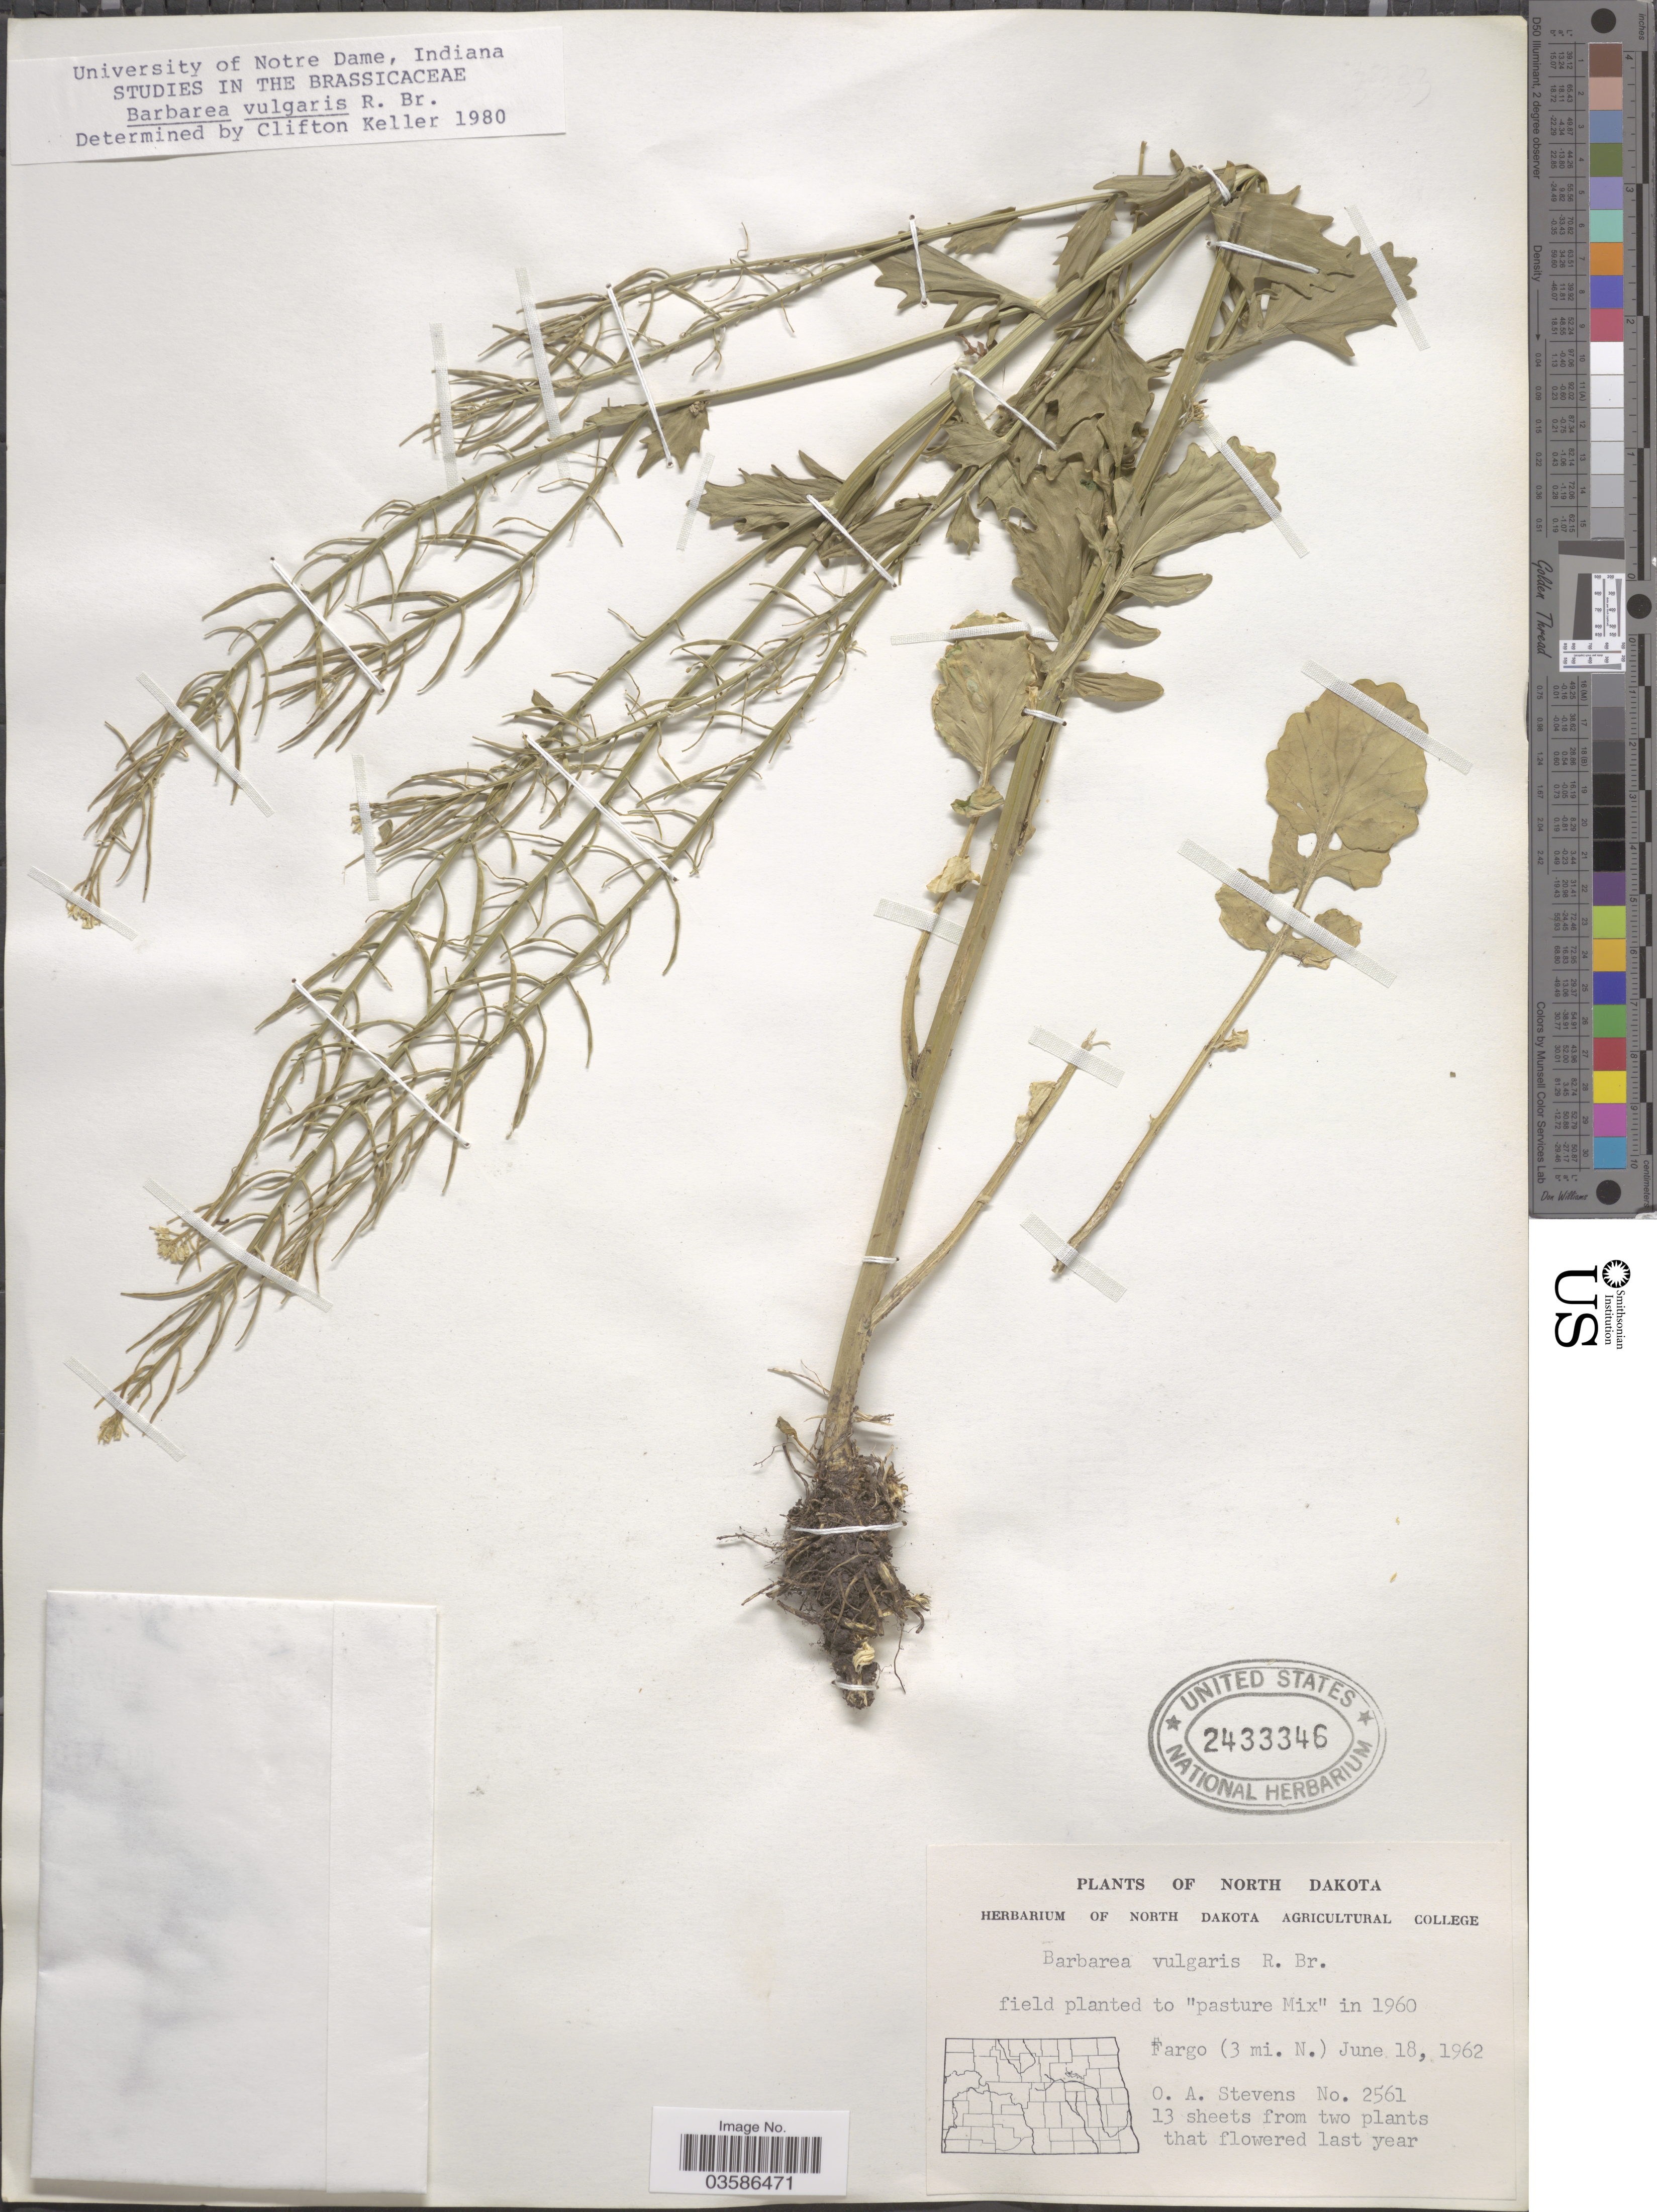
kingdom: Plantae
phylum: Tracheophyta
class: Magnoliopsida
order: Brassicales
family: Brassicaceae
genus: Barbarea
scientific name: Barbarea vulgaris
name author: W.T. Aiton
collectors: O. A. Stevens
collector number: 2561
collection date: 1962-06-18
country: United States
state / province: North Dakota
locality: Fargo (3 mi. N.).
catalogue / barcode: US 2433346